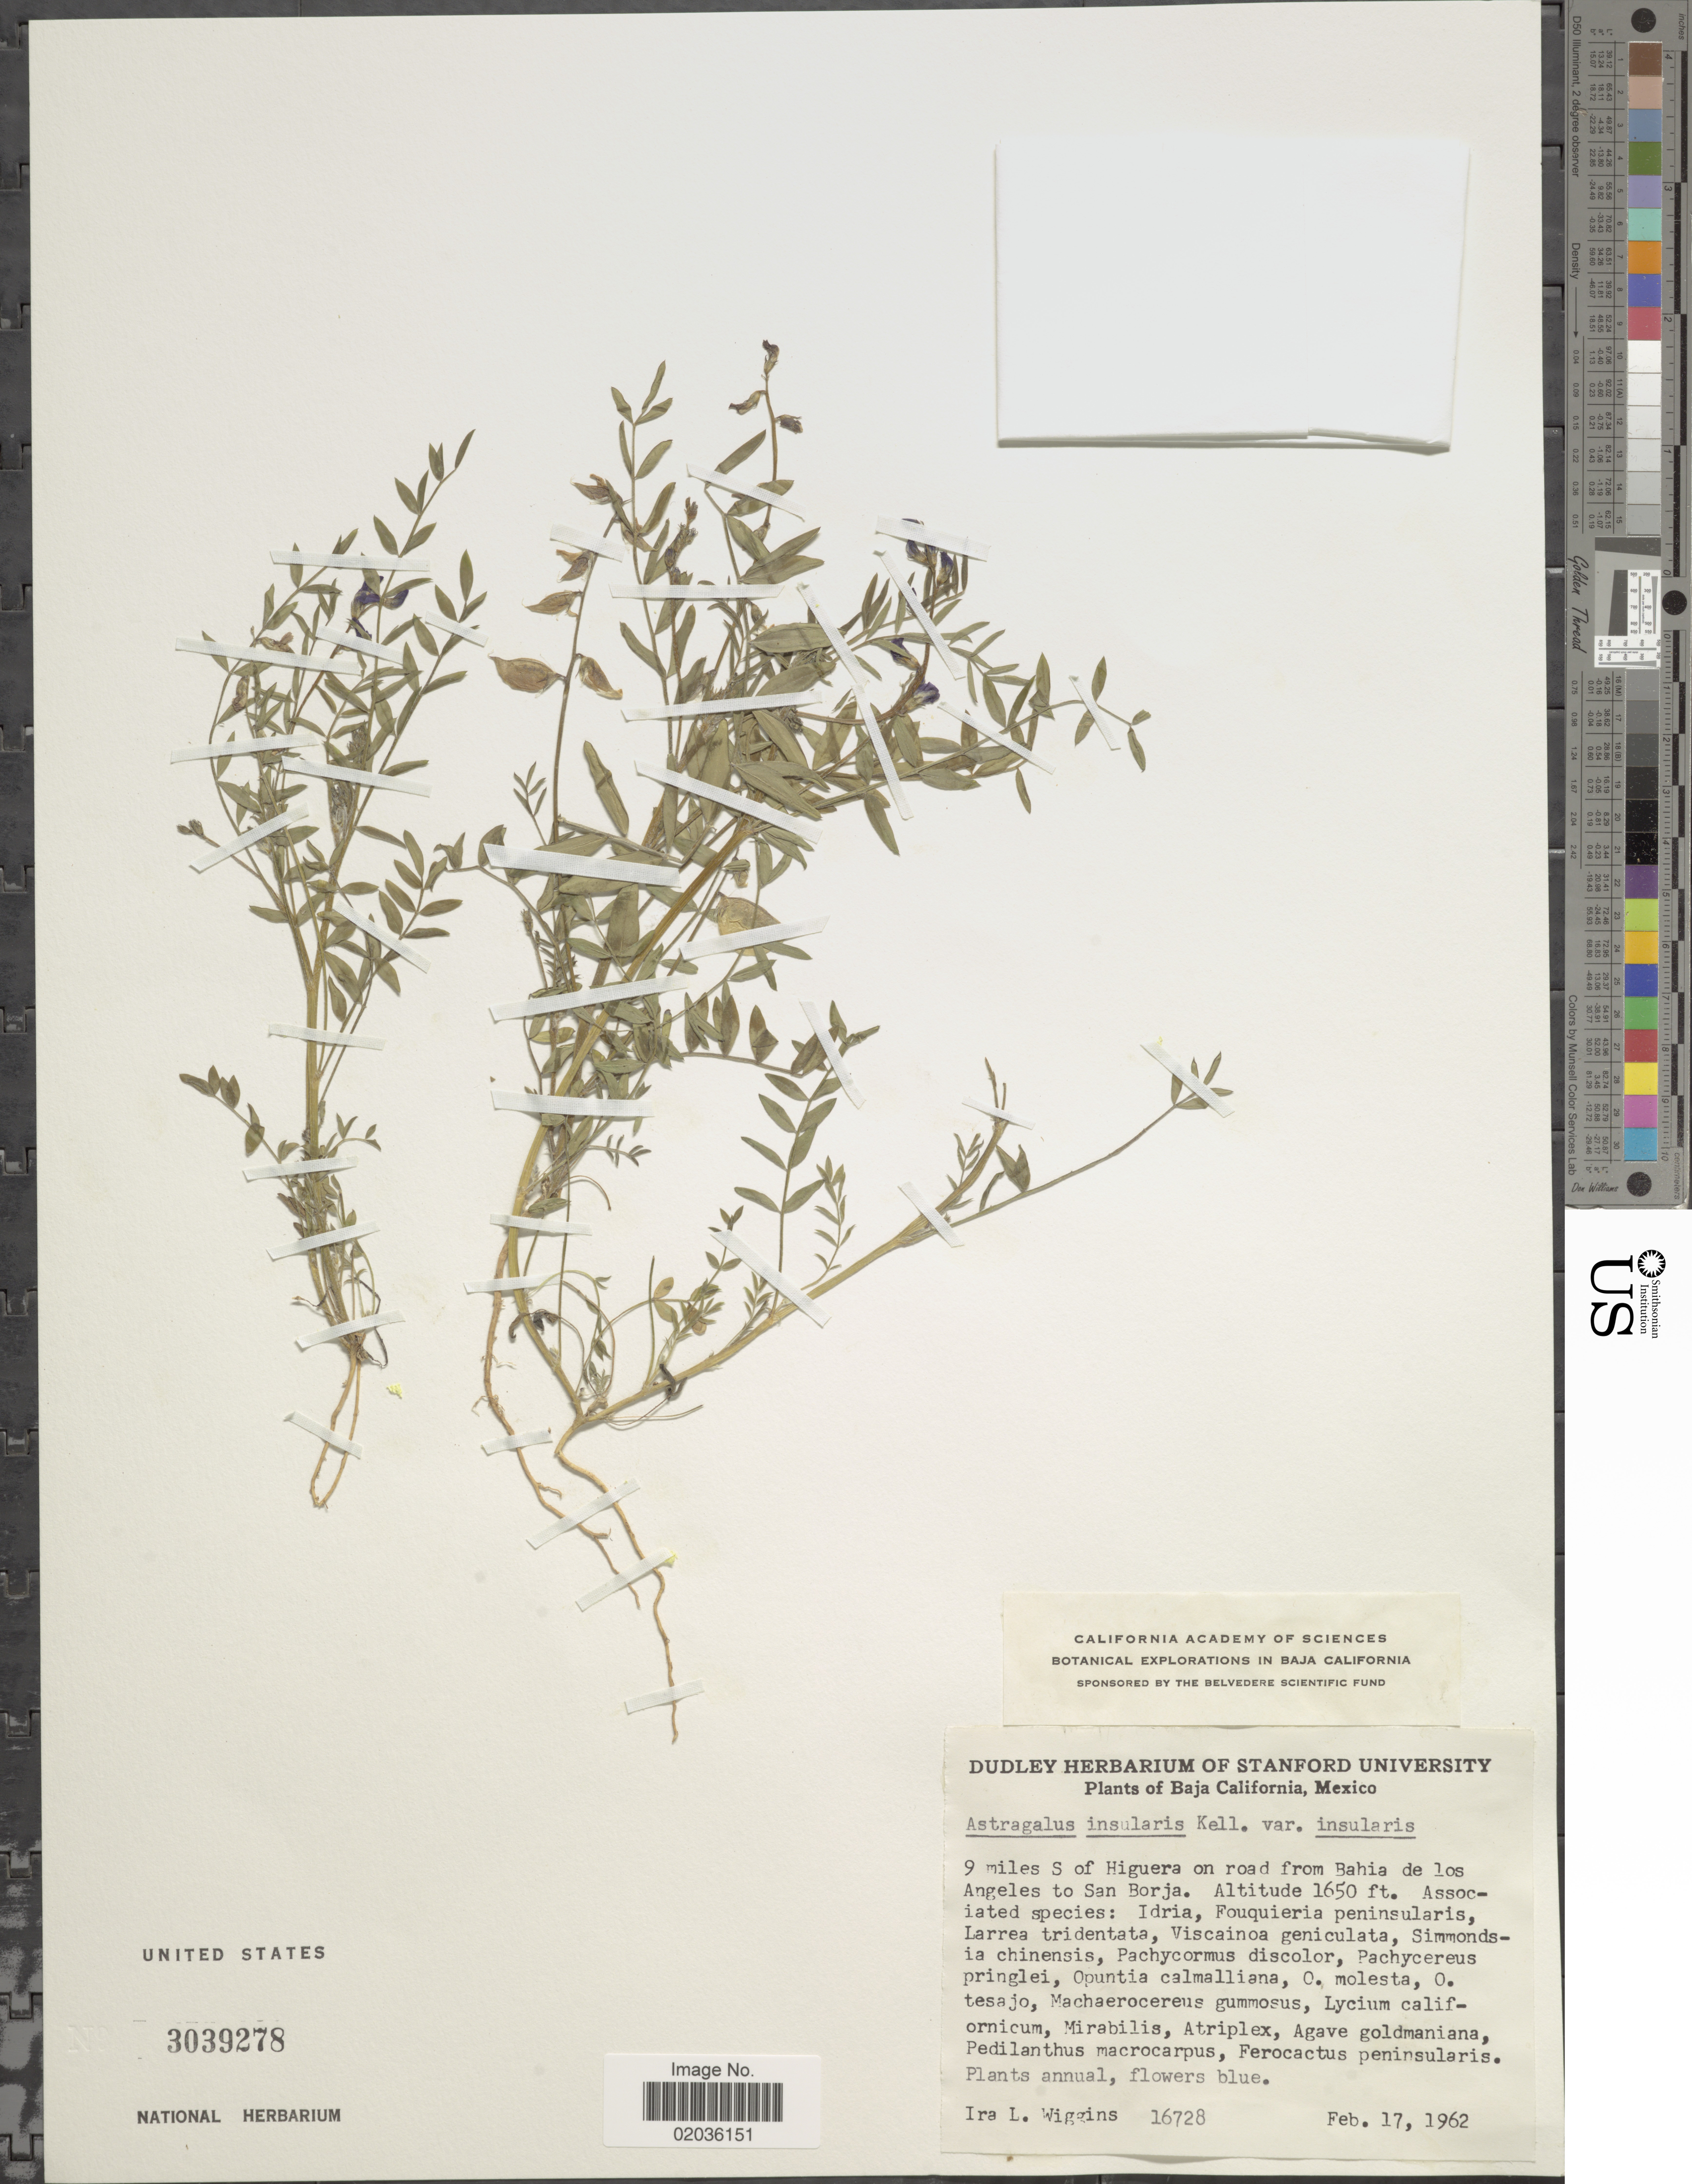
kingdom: Plantae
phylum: Tracheophyta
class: Magnoliopsida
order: Fabales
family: Fabaceae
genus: Astragalus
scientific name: Astragalus insularis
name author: Kellogg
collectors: I. L. Wiggins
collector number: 16728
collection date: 1962-02-17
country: Mexico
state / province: Baja California Norte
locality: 9 miles S of Higuera on road from Bahia de los Angeles to San Borja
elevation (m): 503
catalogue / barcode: US 3039278